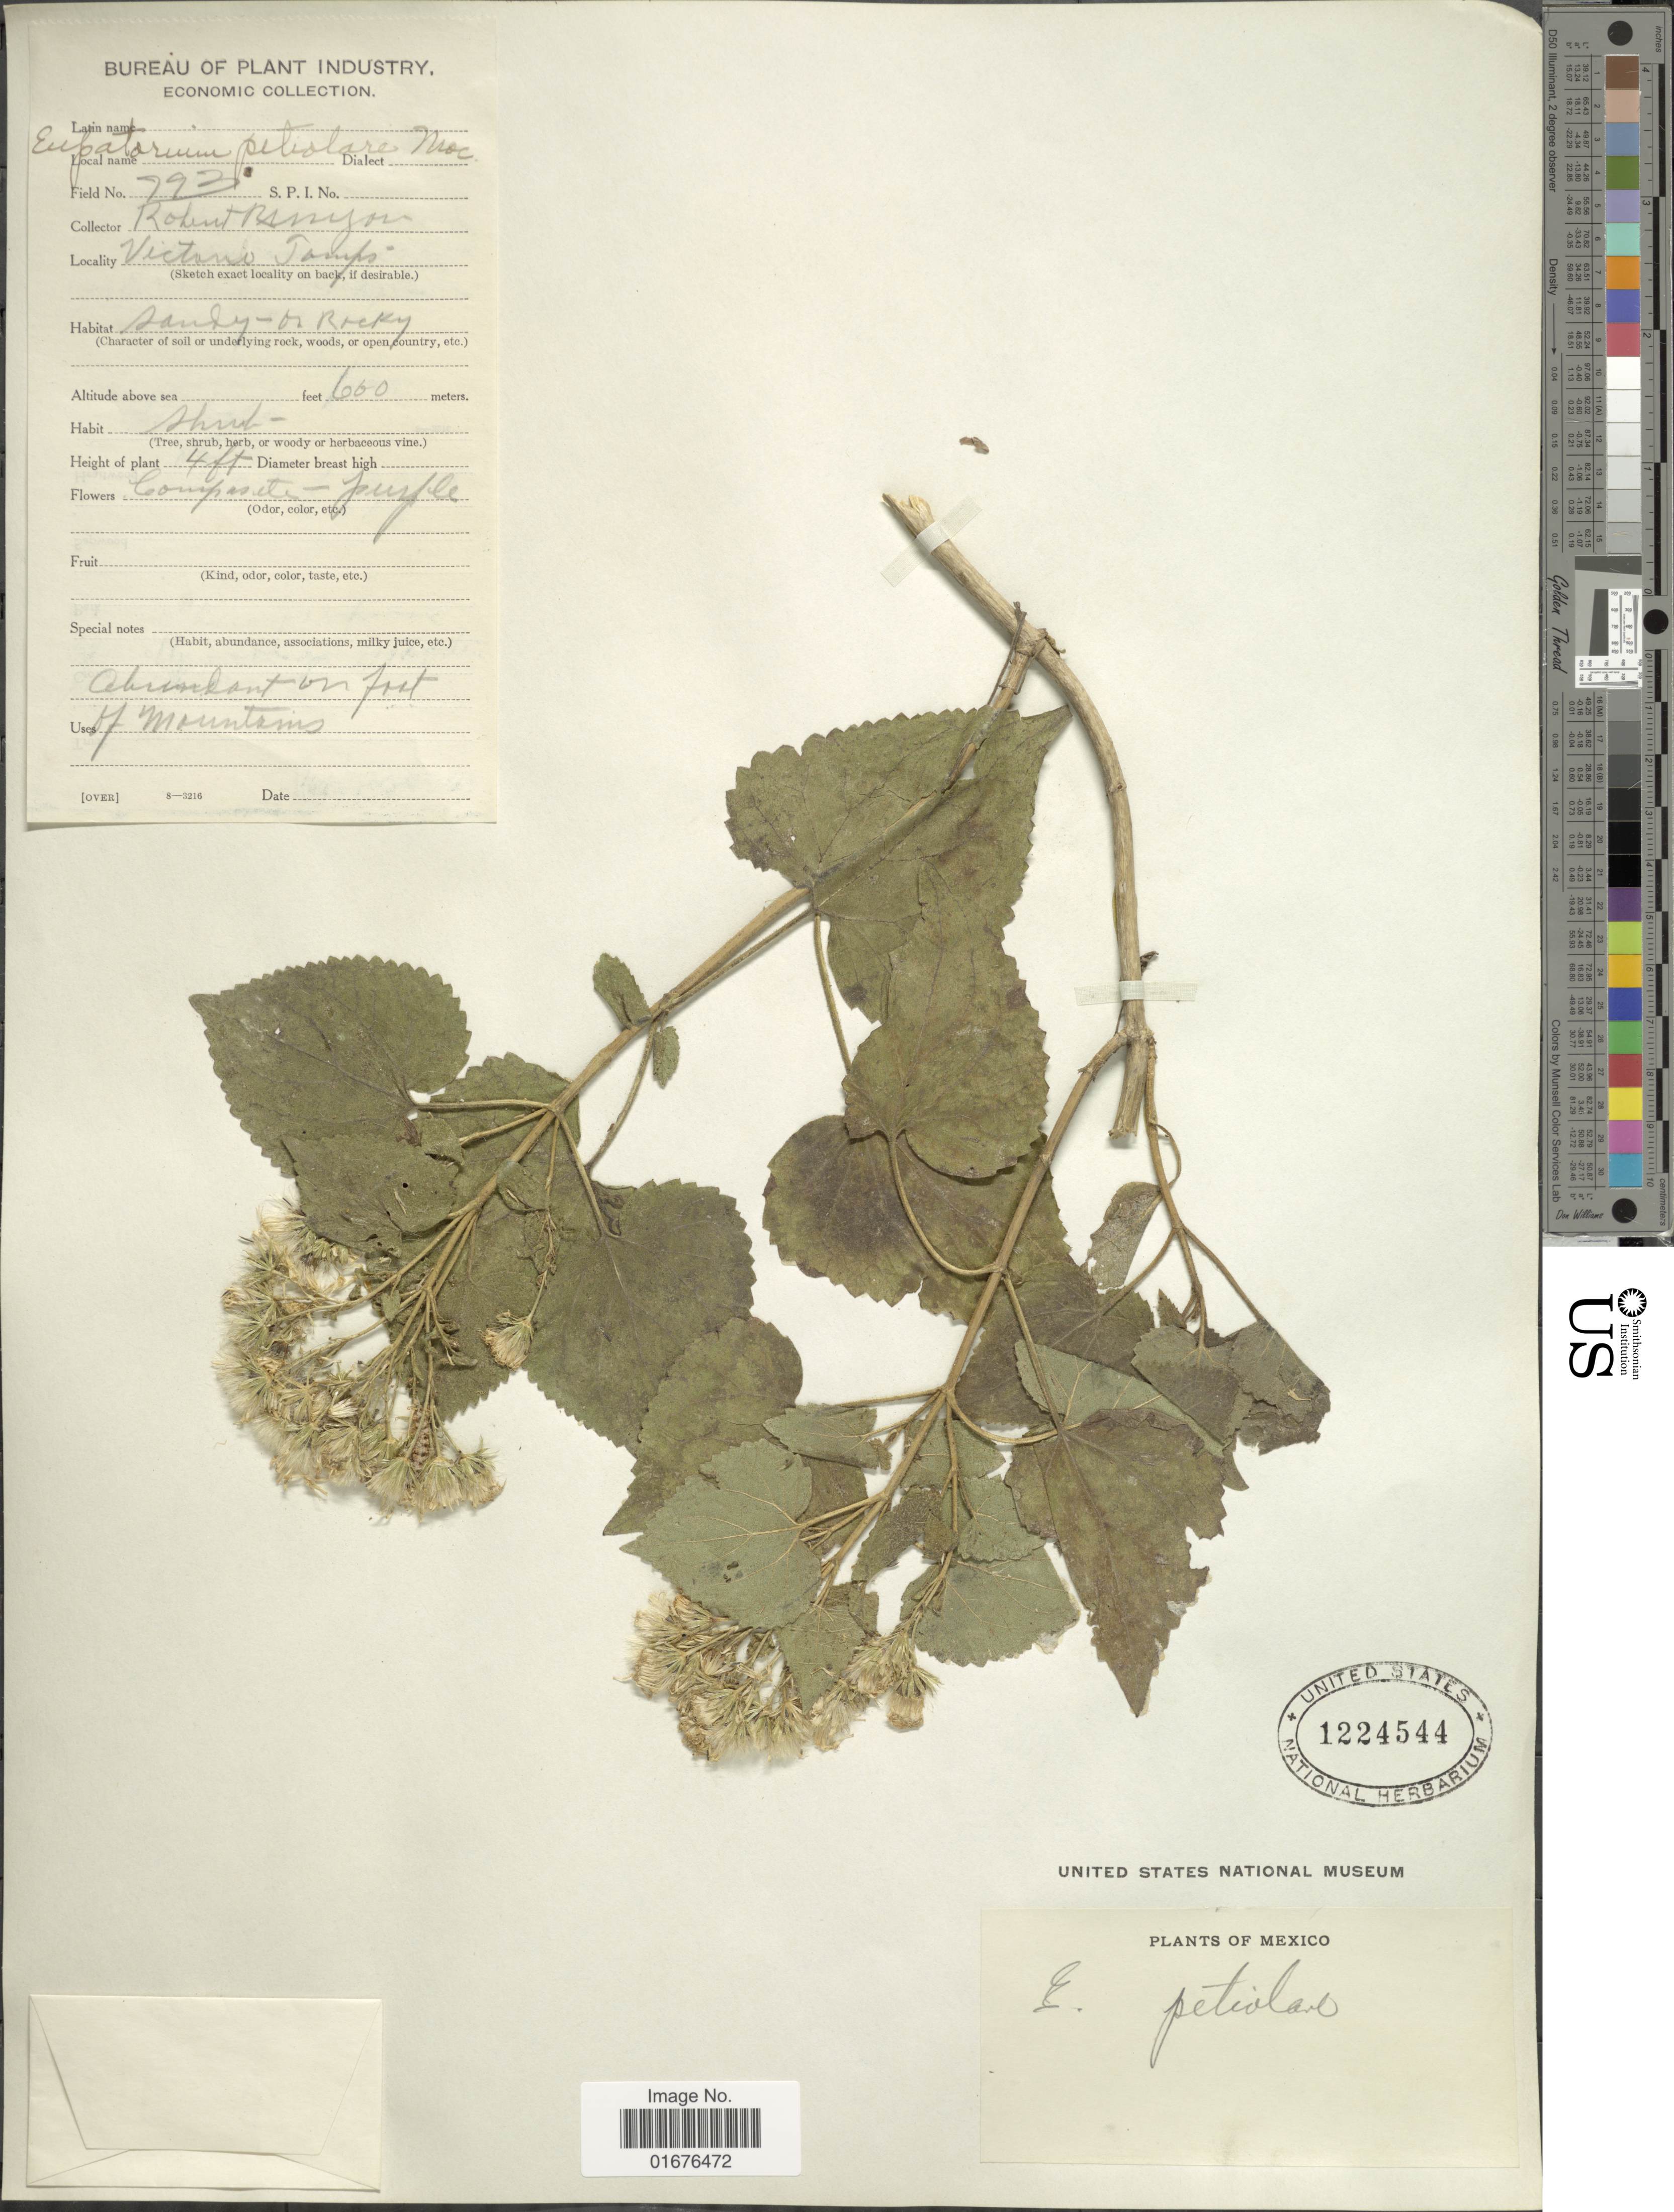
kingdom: Plantae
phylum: Tracheophyta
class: Magnoliopsida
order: Asterales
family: Asteraceae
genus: Ageratina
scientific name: Ageratina petiolaris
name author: (Moc. & Sessé ex DC.) R.M. King & H. Rob.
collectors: R. Runyon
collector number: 793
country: Mexico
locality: Victoria Tamps, Sandy- or rocky, abundant on moist of mountains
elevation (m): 600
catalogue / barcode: US 1224544